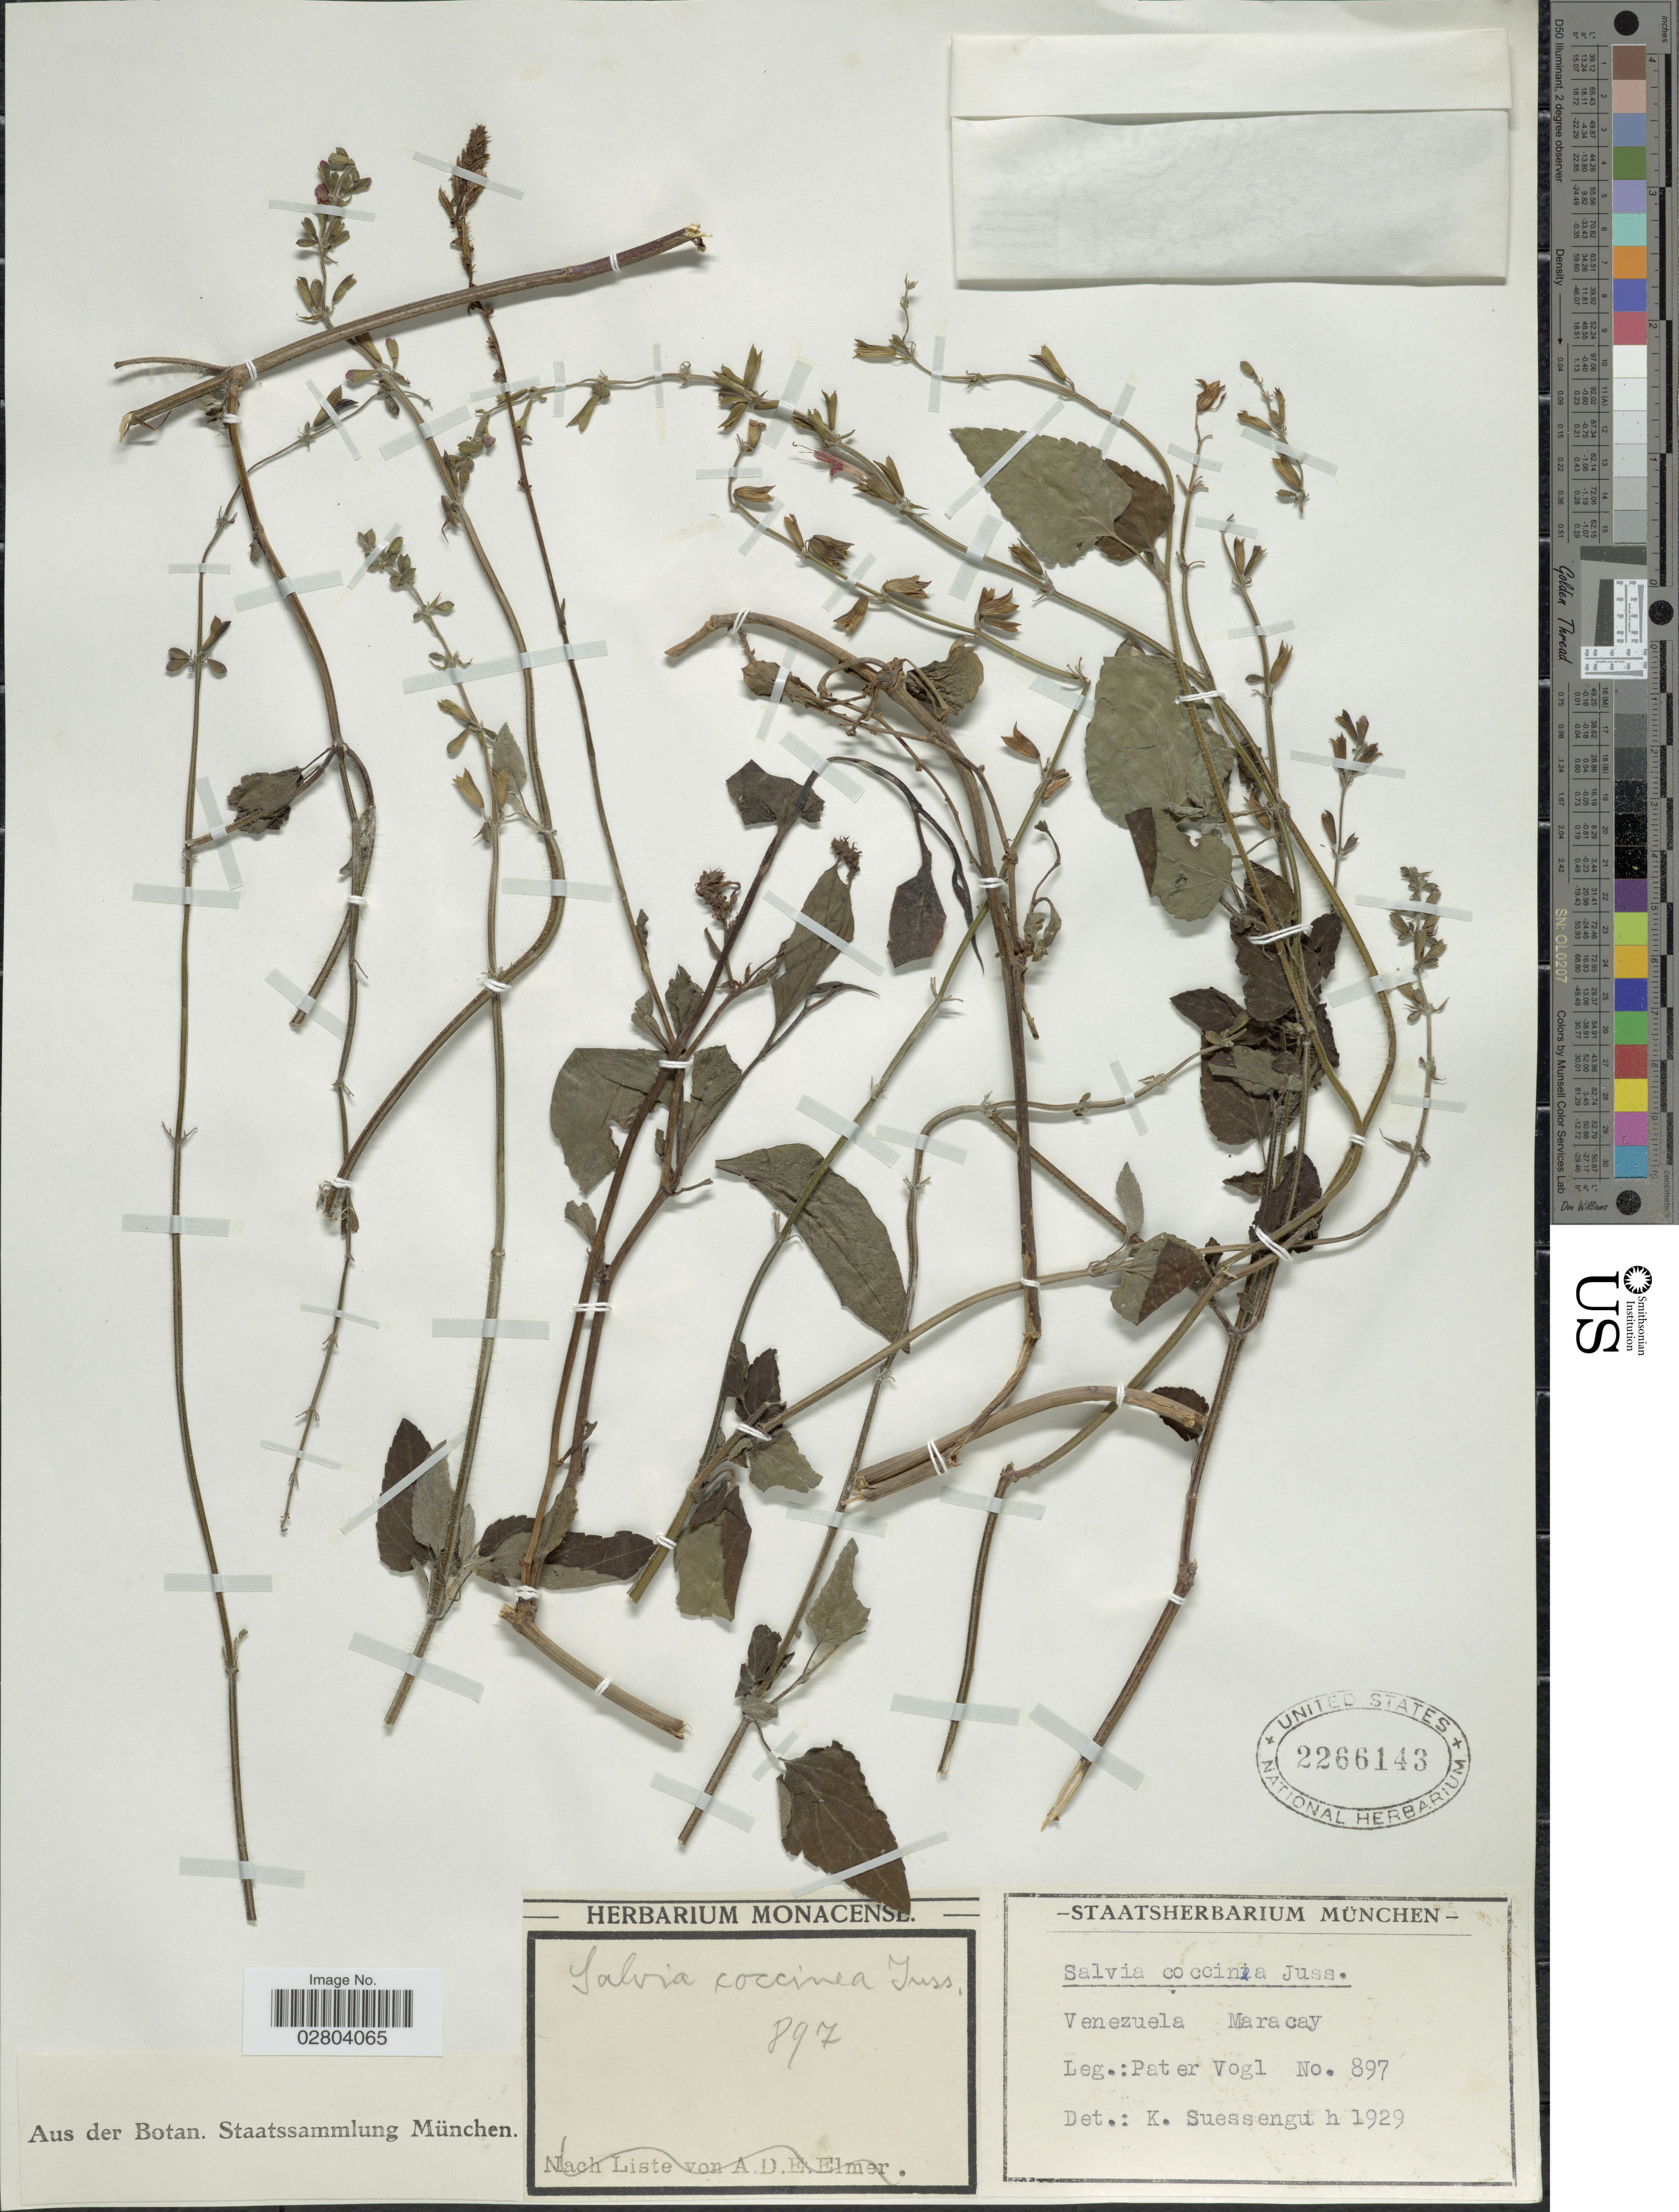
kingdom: Plantae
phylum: Tracheophyta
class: Magnoliopsida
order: Lamiales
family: Lamiaceae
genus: Salvia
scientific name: Salvia coccinea 'Naples Lavender'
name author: L. f. ex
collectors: P. Vogel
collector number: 897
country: Venezuela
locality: Maracay.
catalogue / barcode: US 2266143